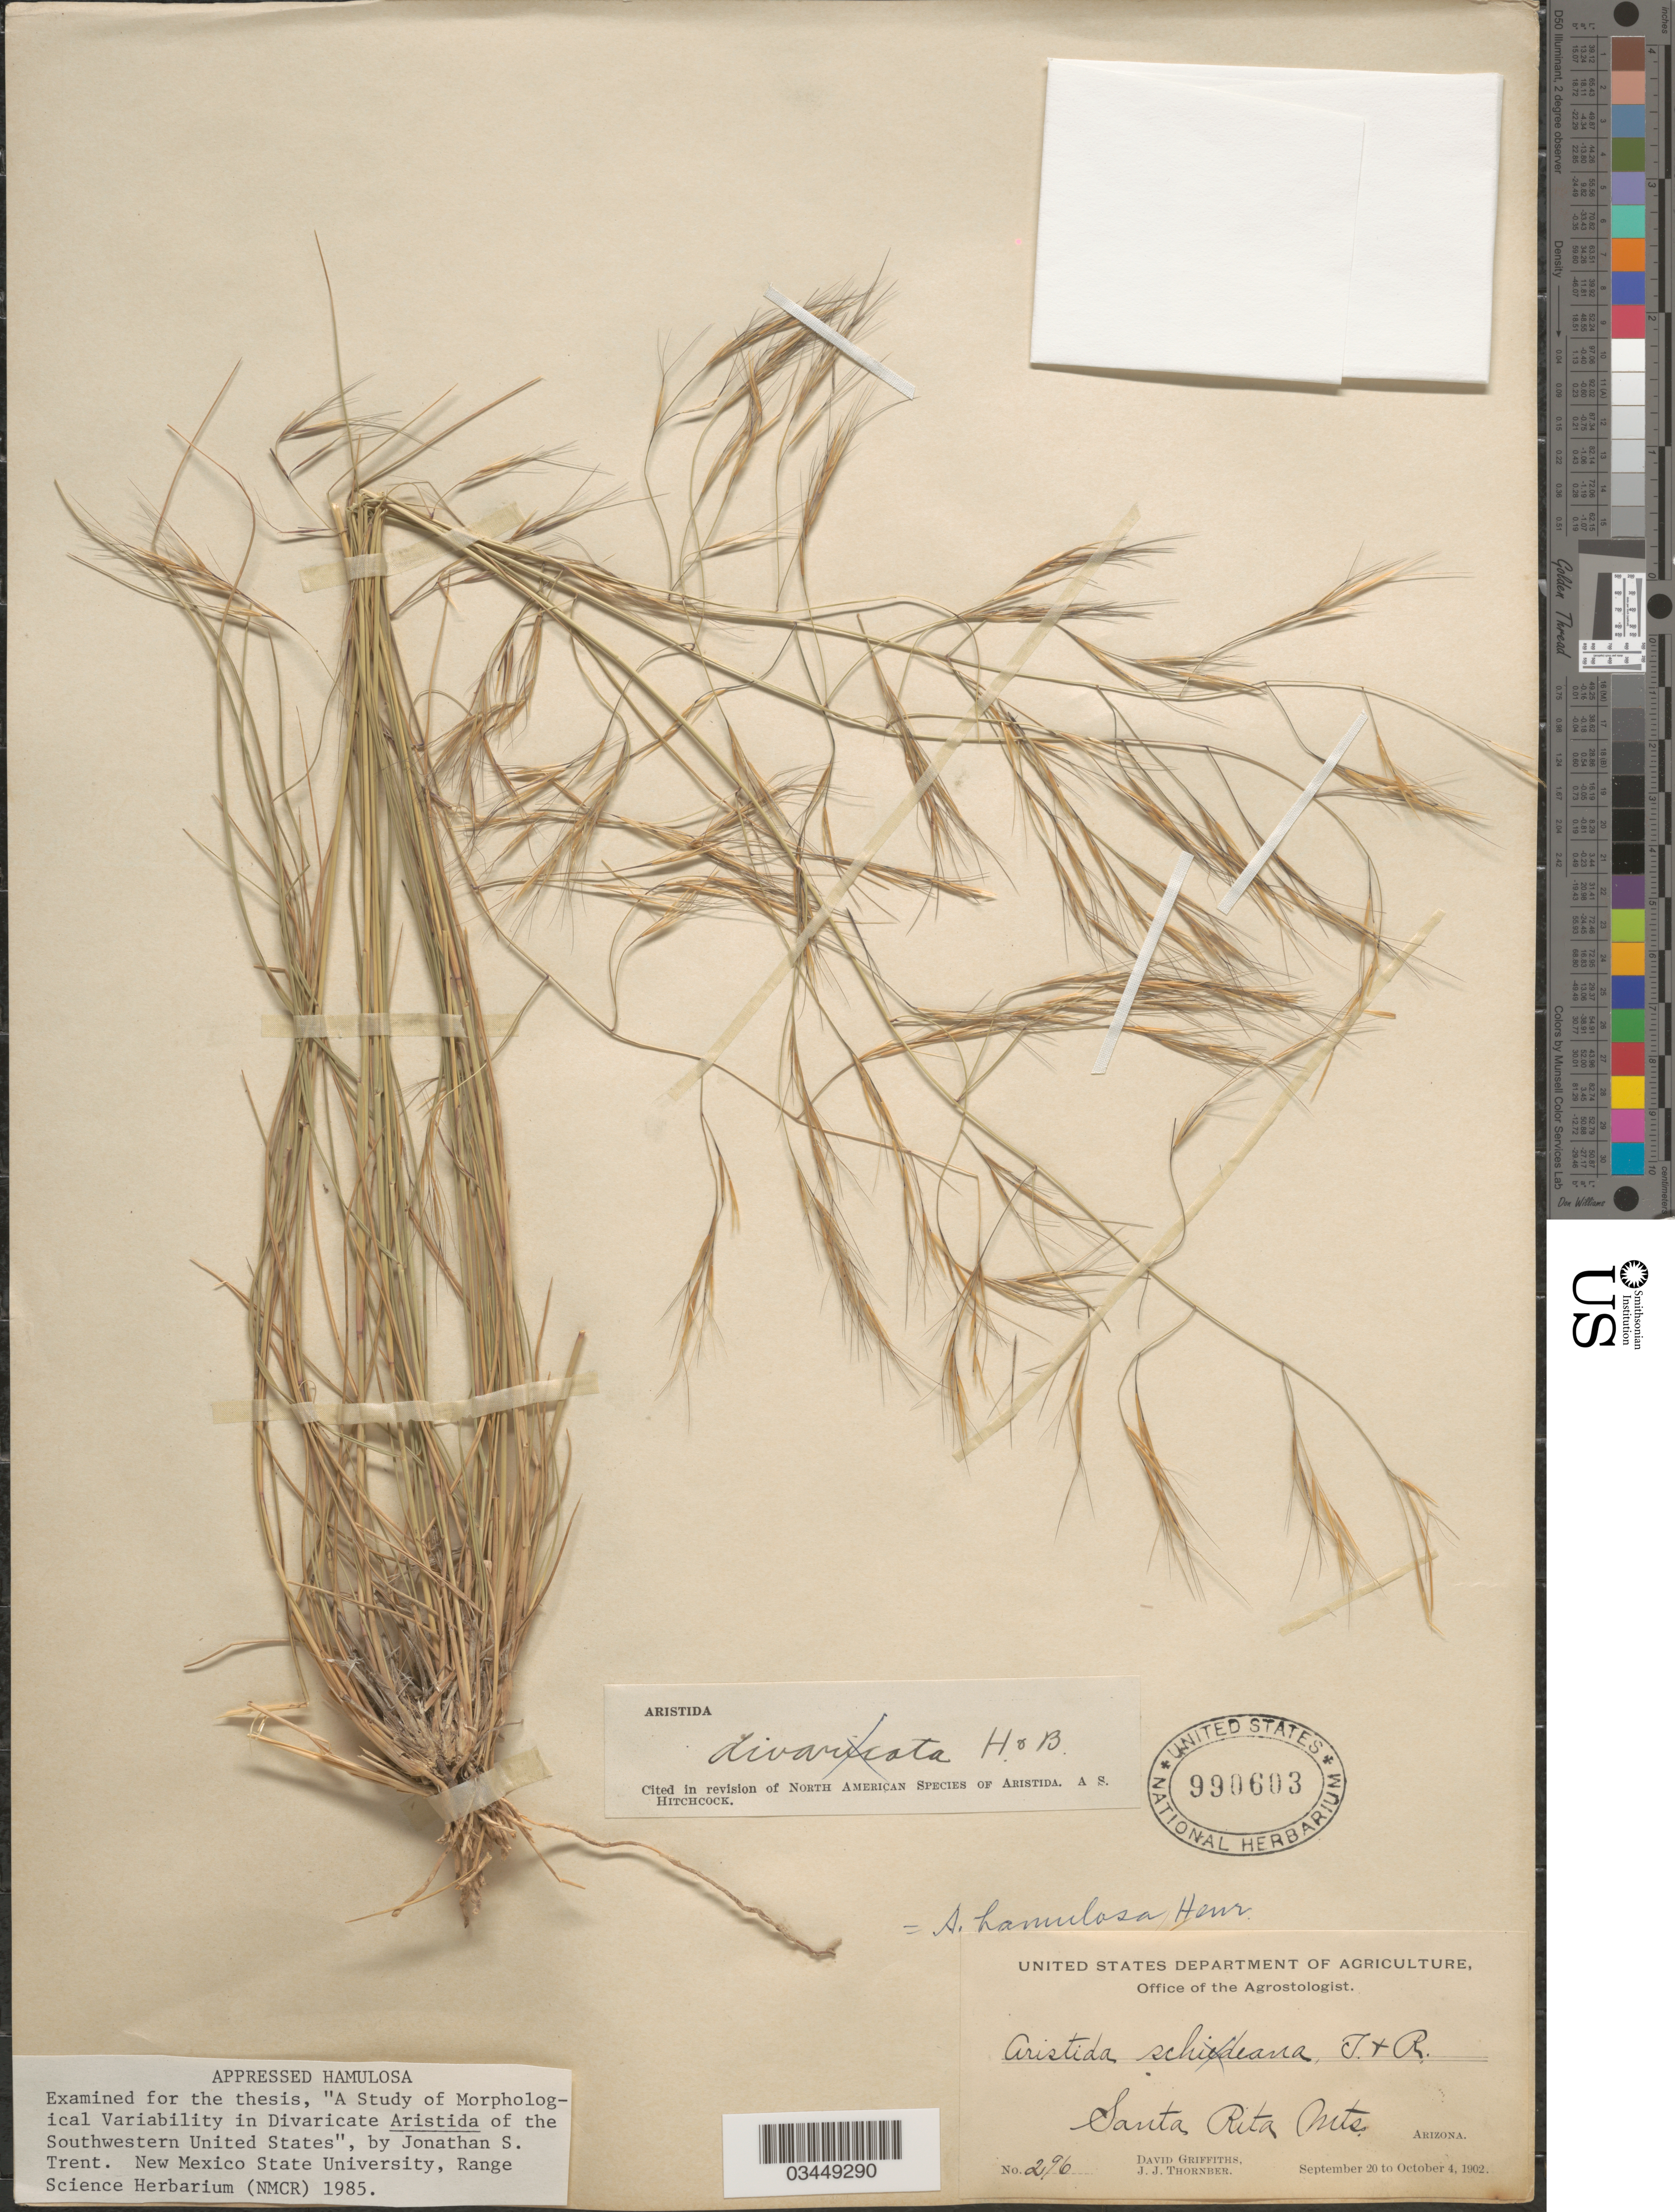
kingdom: Plantae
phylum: Tracheophyta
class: Liliopsida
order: Poales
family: Poaceae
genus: Aristida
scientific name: Aristida hamulosa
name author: Henr.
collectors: D. Griffiths & J. Thornber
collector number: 296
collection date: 1902-09-20/1902-10-04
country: United States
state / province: Arizona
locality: Santa Rita Mts.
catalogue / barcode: US 990603